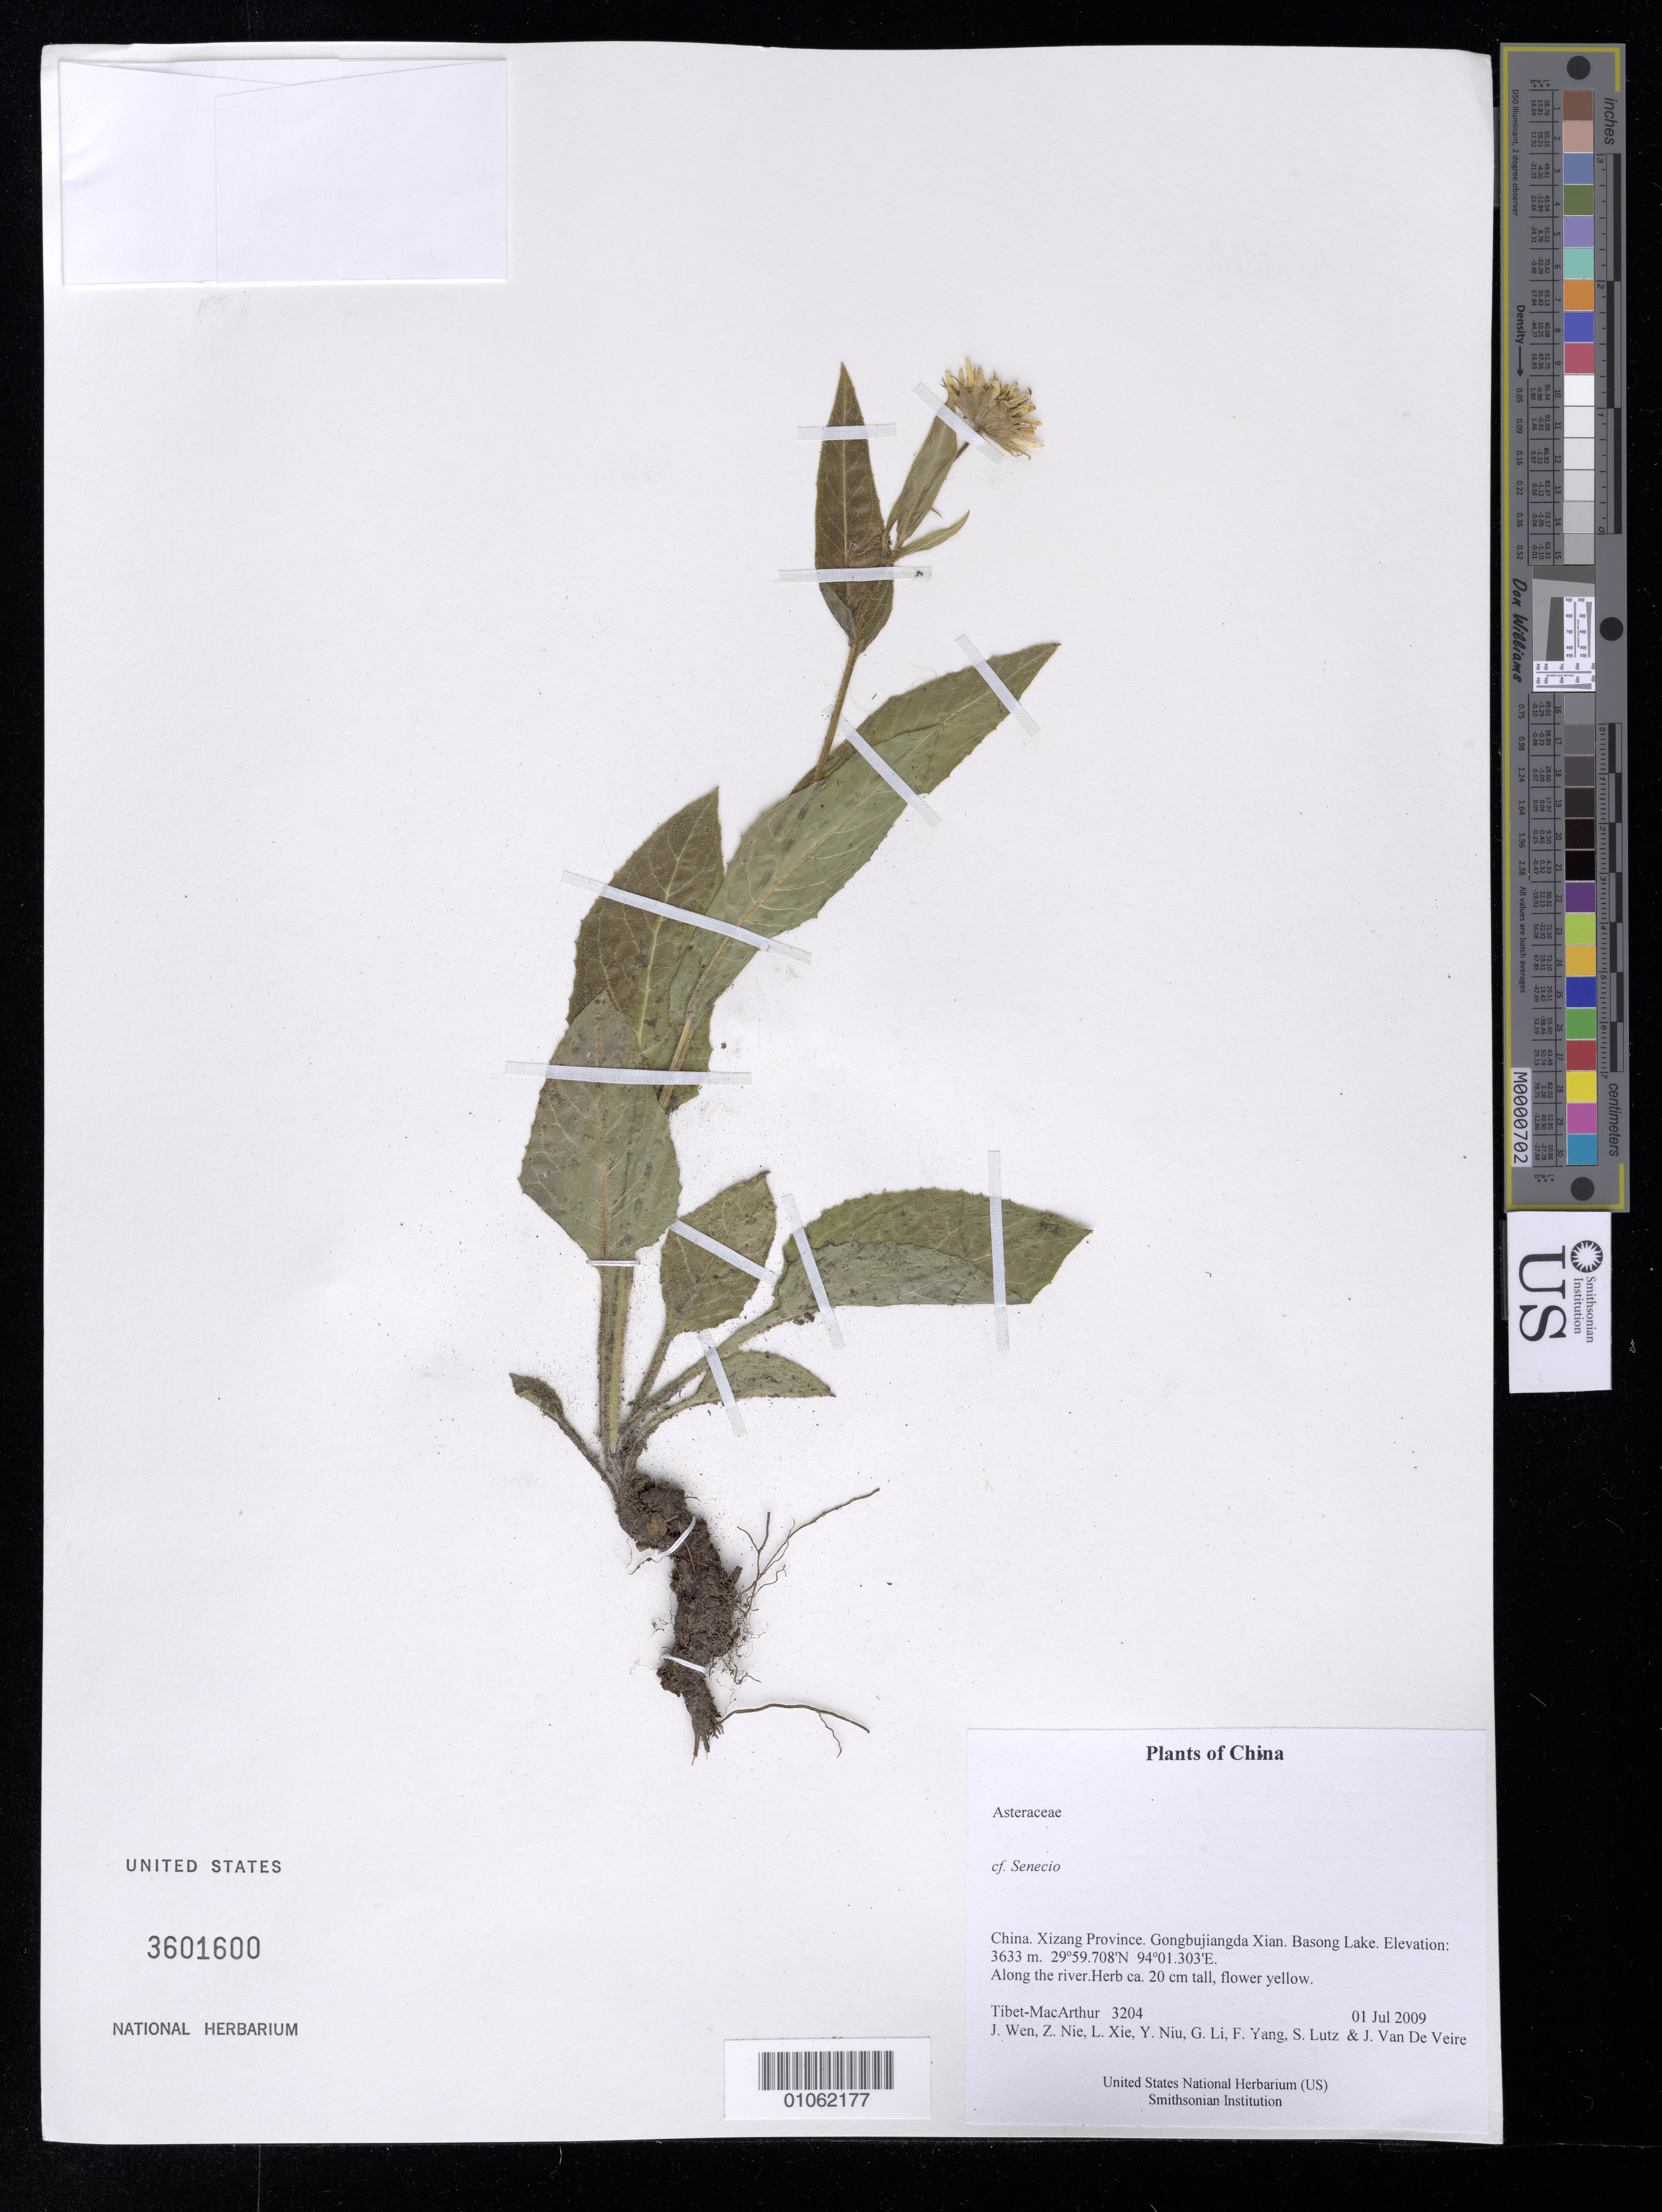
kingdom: Plantae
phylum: Tracheophyta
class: Magnoliopsida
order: Asterales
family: Asteraceae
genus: Senecio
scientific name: Senecio sp.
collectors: Tibet-MacArthur, J. Wen, Z. Nie, L. Xie, Y. Niu, G. Li, F. Yang, S. Lutz & J. Van De Veire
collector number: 3204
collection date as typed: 01 Jul 2009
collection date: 2009-07-01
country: China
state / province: Xizang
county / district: Gongbujiangda Xian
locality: Basong Lake.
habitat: Along the river.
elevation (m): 3633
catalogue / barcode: US 3601600